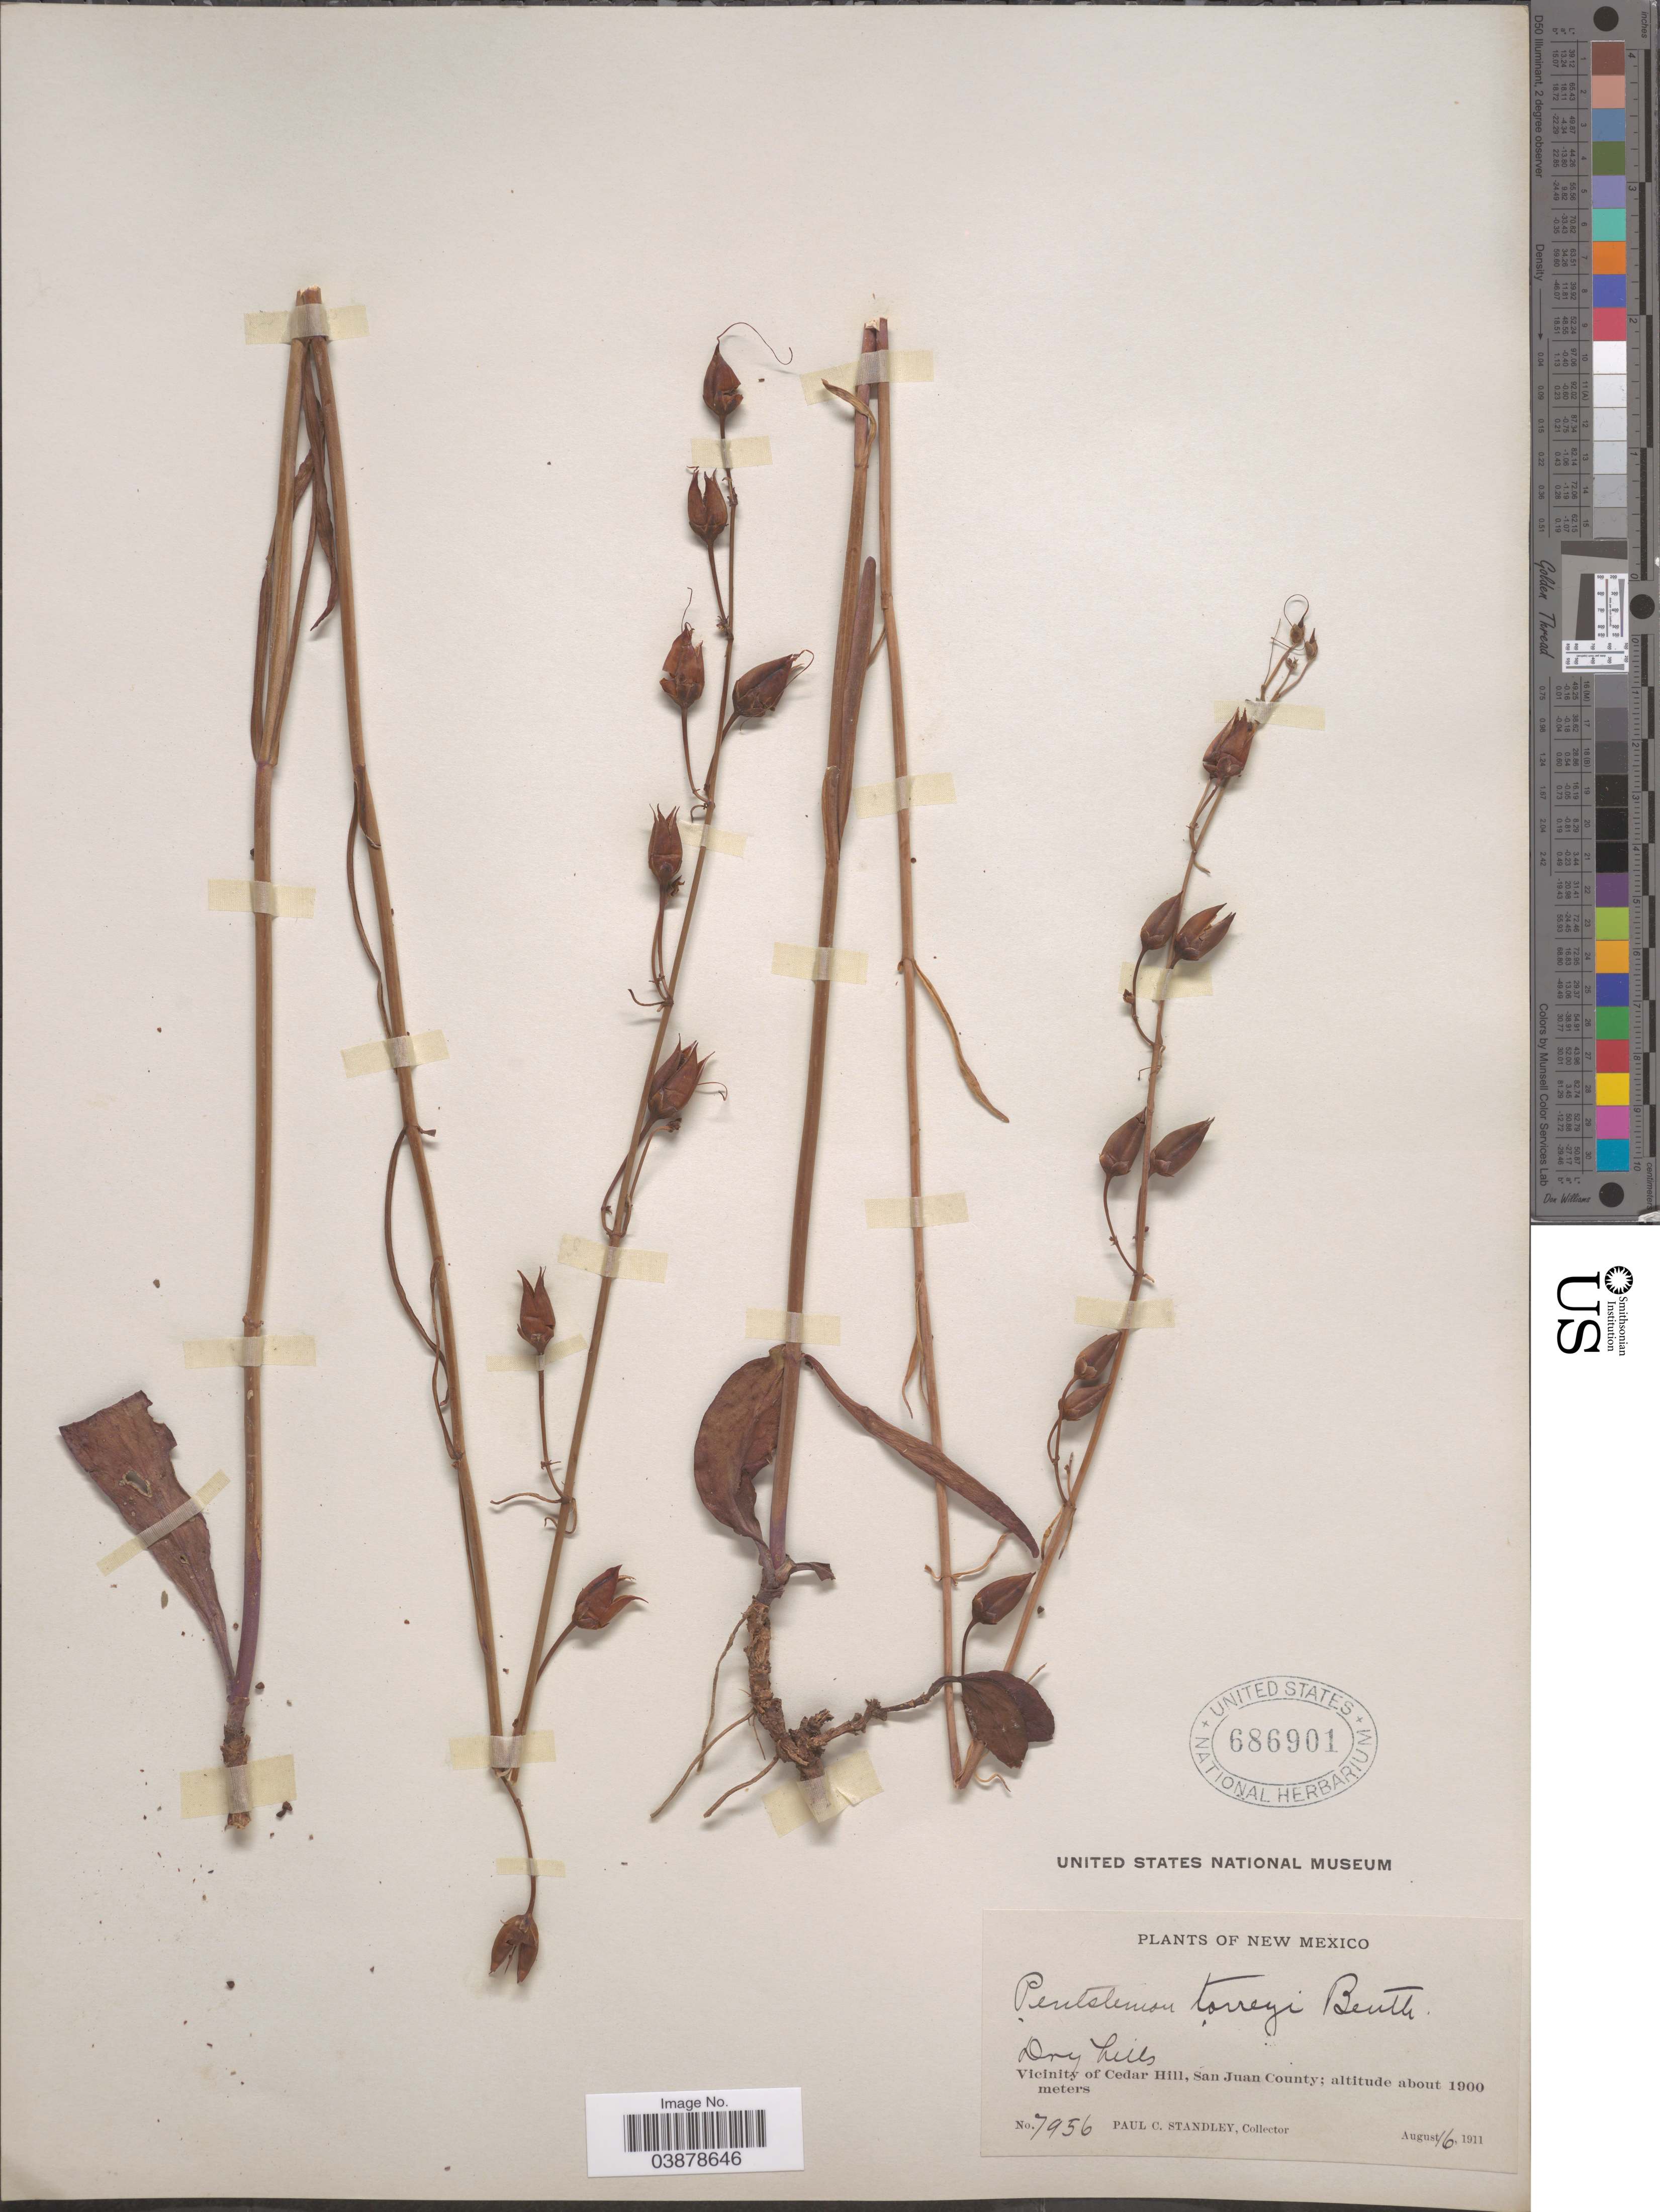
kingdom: Plantae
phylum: Tracheophyta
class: Magnoliopsida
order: Lamiales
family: Plantaginaceae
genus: Penstemon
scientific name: Penstemon torreyi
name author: Benth.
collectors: P. C. Standley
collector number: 7956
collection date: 1911-08-16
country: United States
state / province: New Mexico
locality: Dry hills, Vicinity of Cedar Hill, San Juan County.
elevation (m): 1900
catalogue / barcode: US 686901